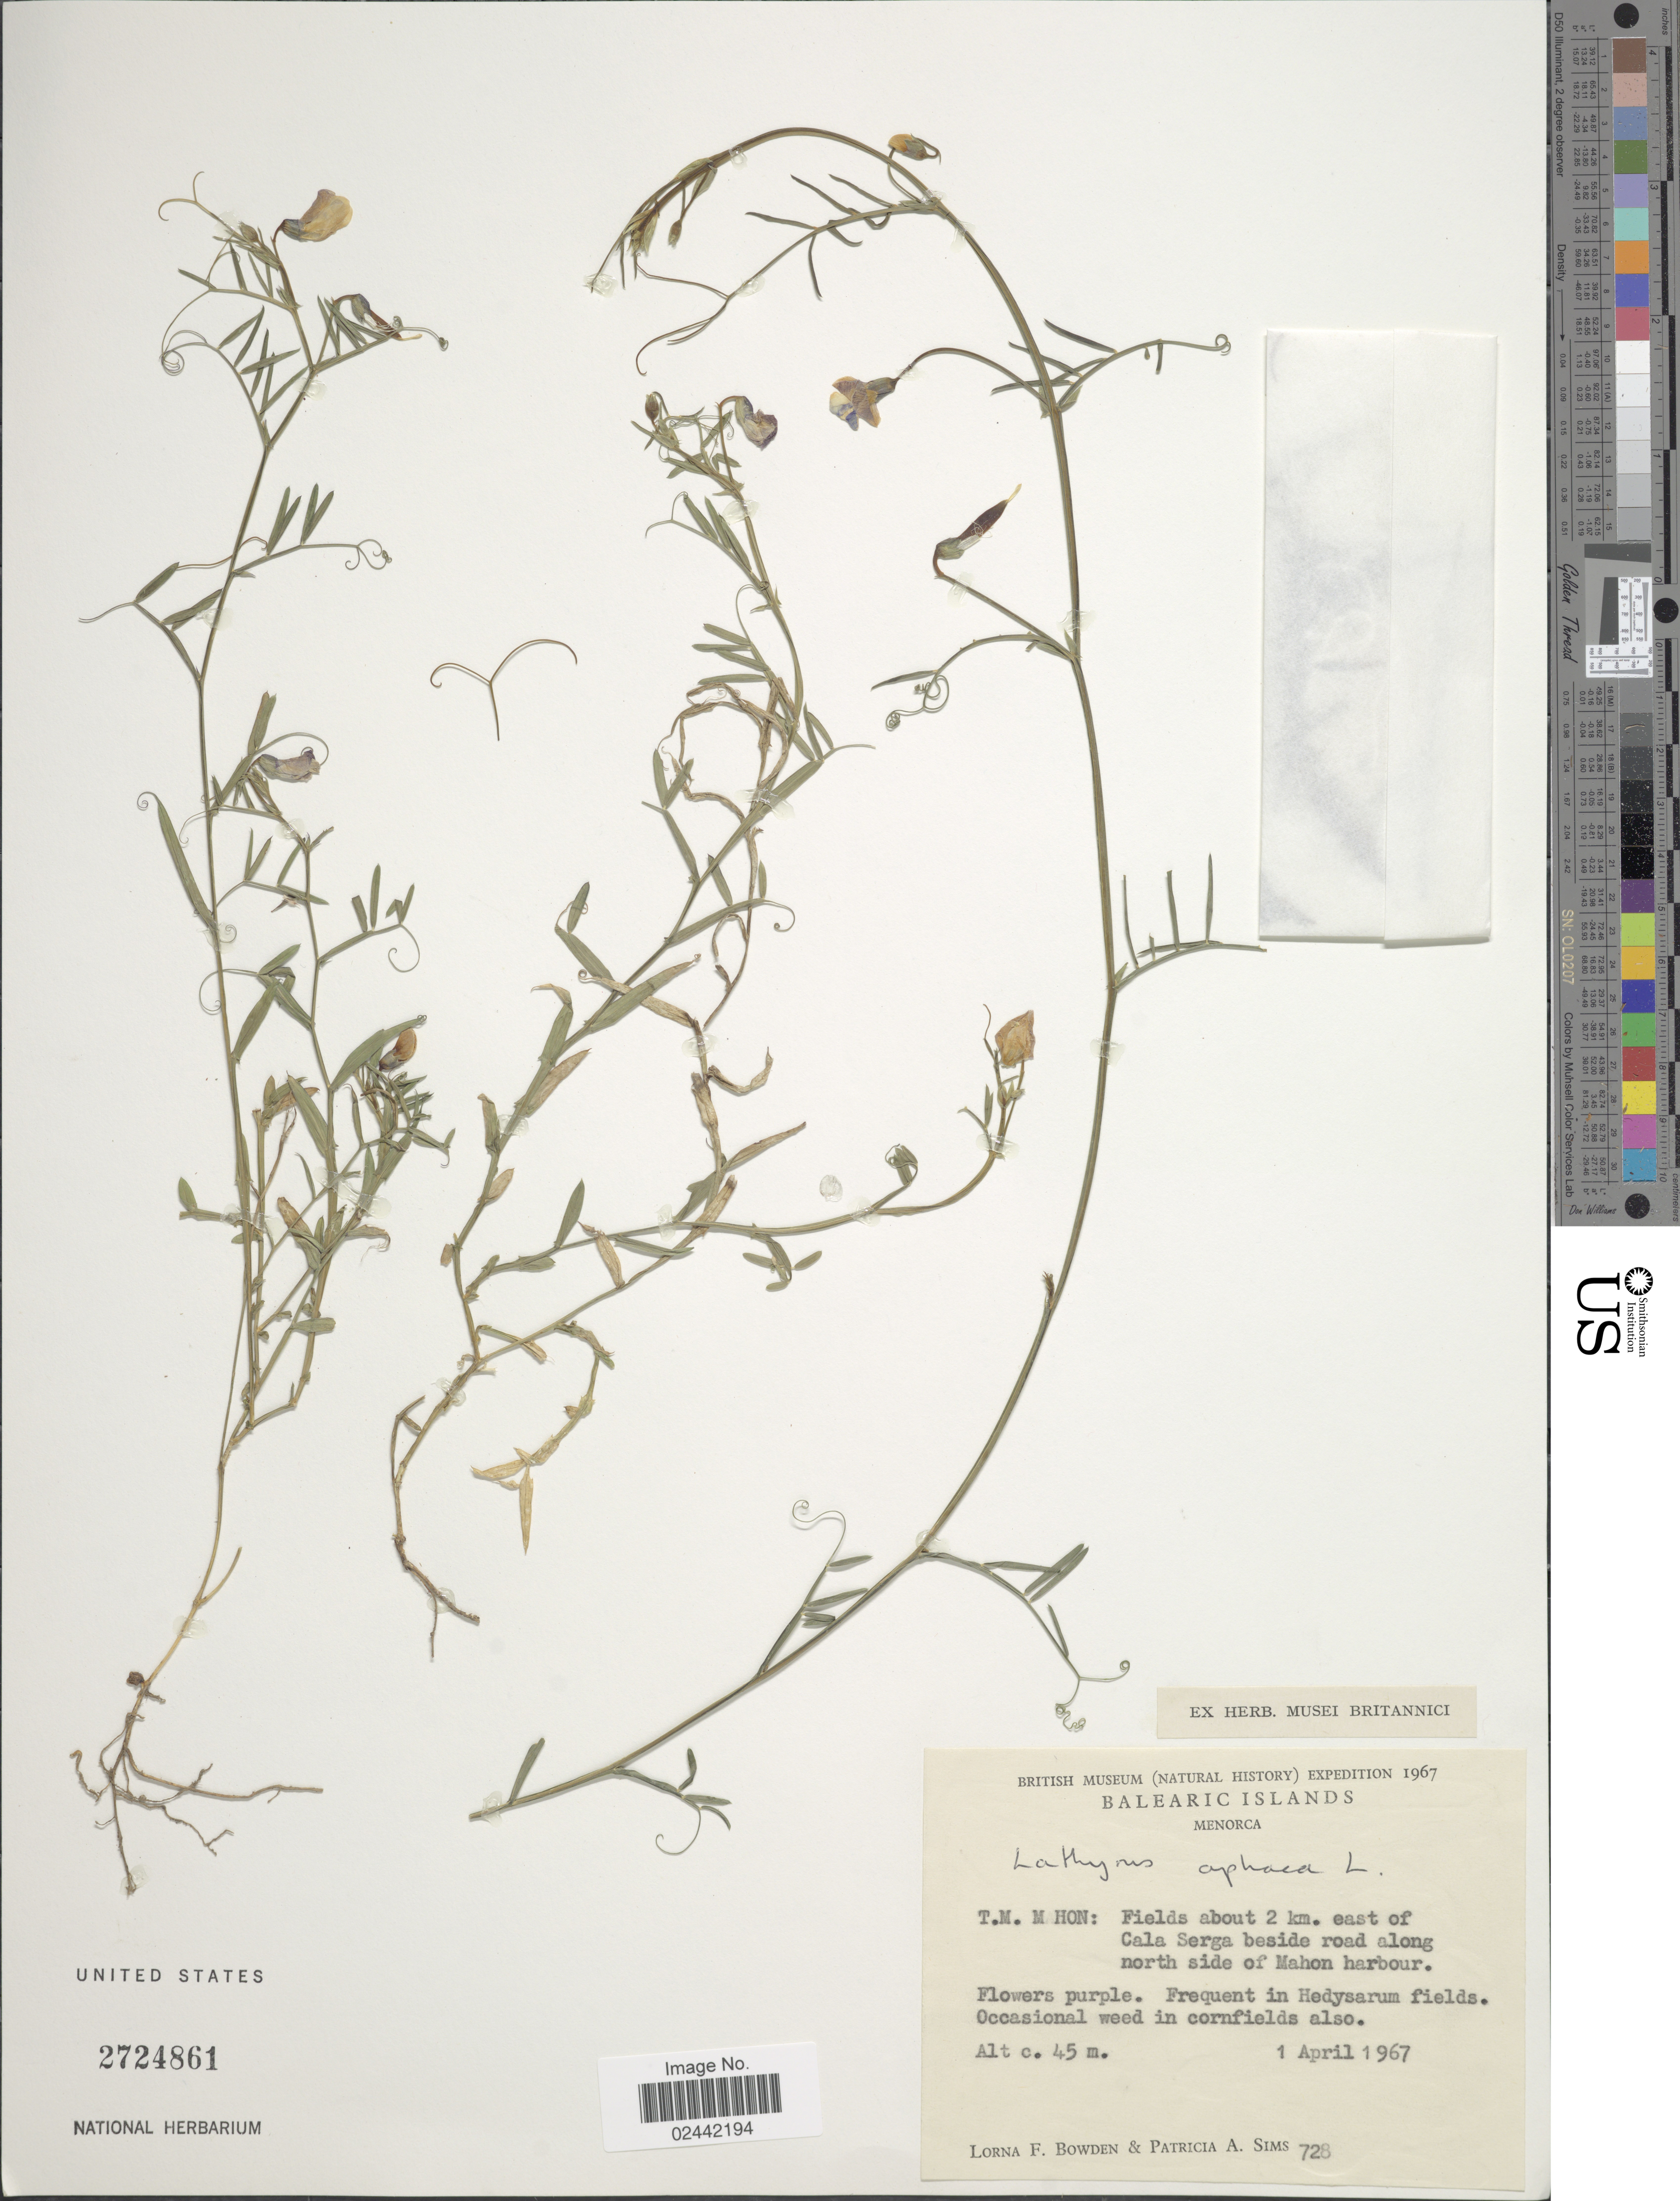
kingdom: Plantae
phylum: Tracheophyta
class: Magnoliopsida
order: Fabales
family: Fabaceae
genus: Lathyrus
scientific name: Lathyrus aphaca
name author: L.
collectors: L. F. Bowden & P. A. Sims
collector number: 728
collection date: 1967-04-01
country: Spain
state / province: Islas Baleares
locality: Balearic Islands, Menorca. T.M. Mahon: Fields about 2 km. east of cala Serga beside road along north side of Mahon harbour.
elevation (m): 45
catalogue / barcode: US 2724861